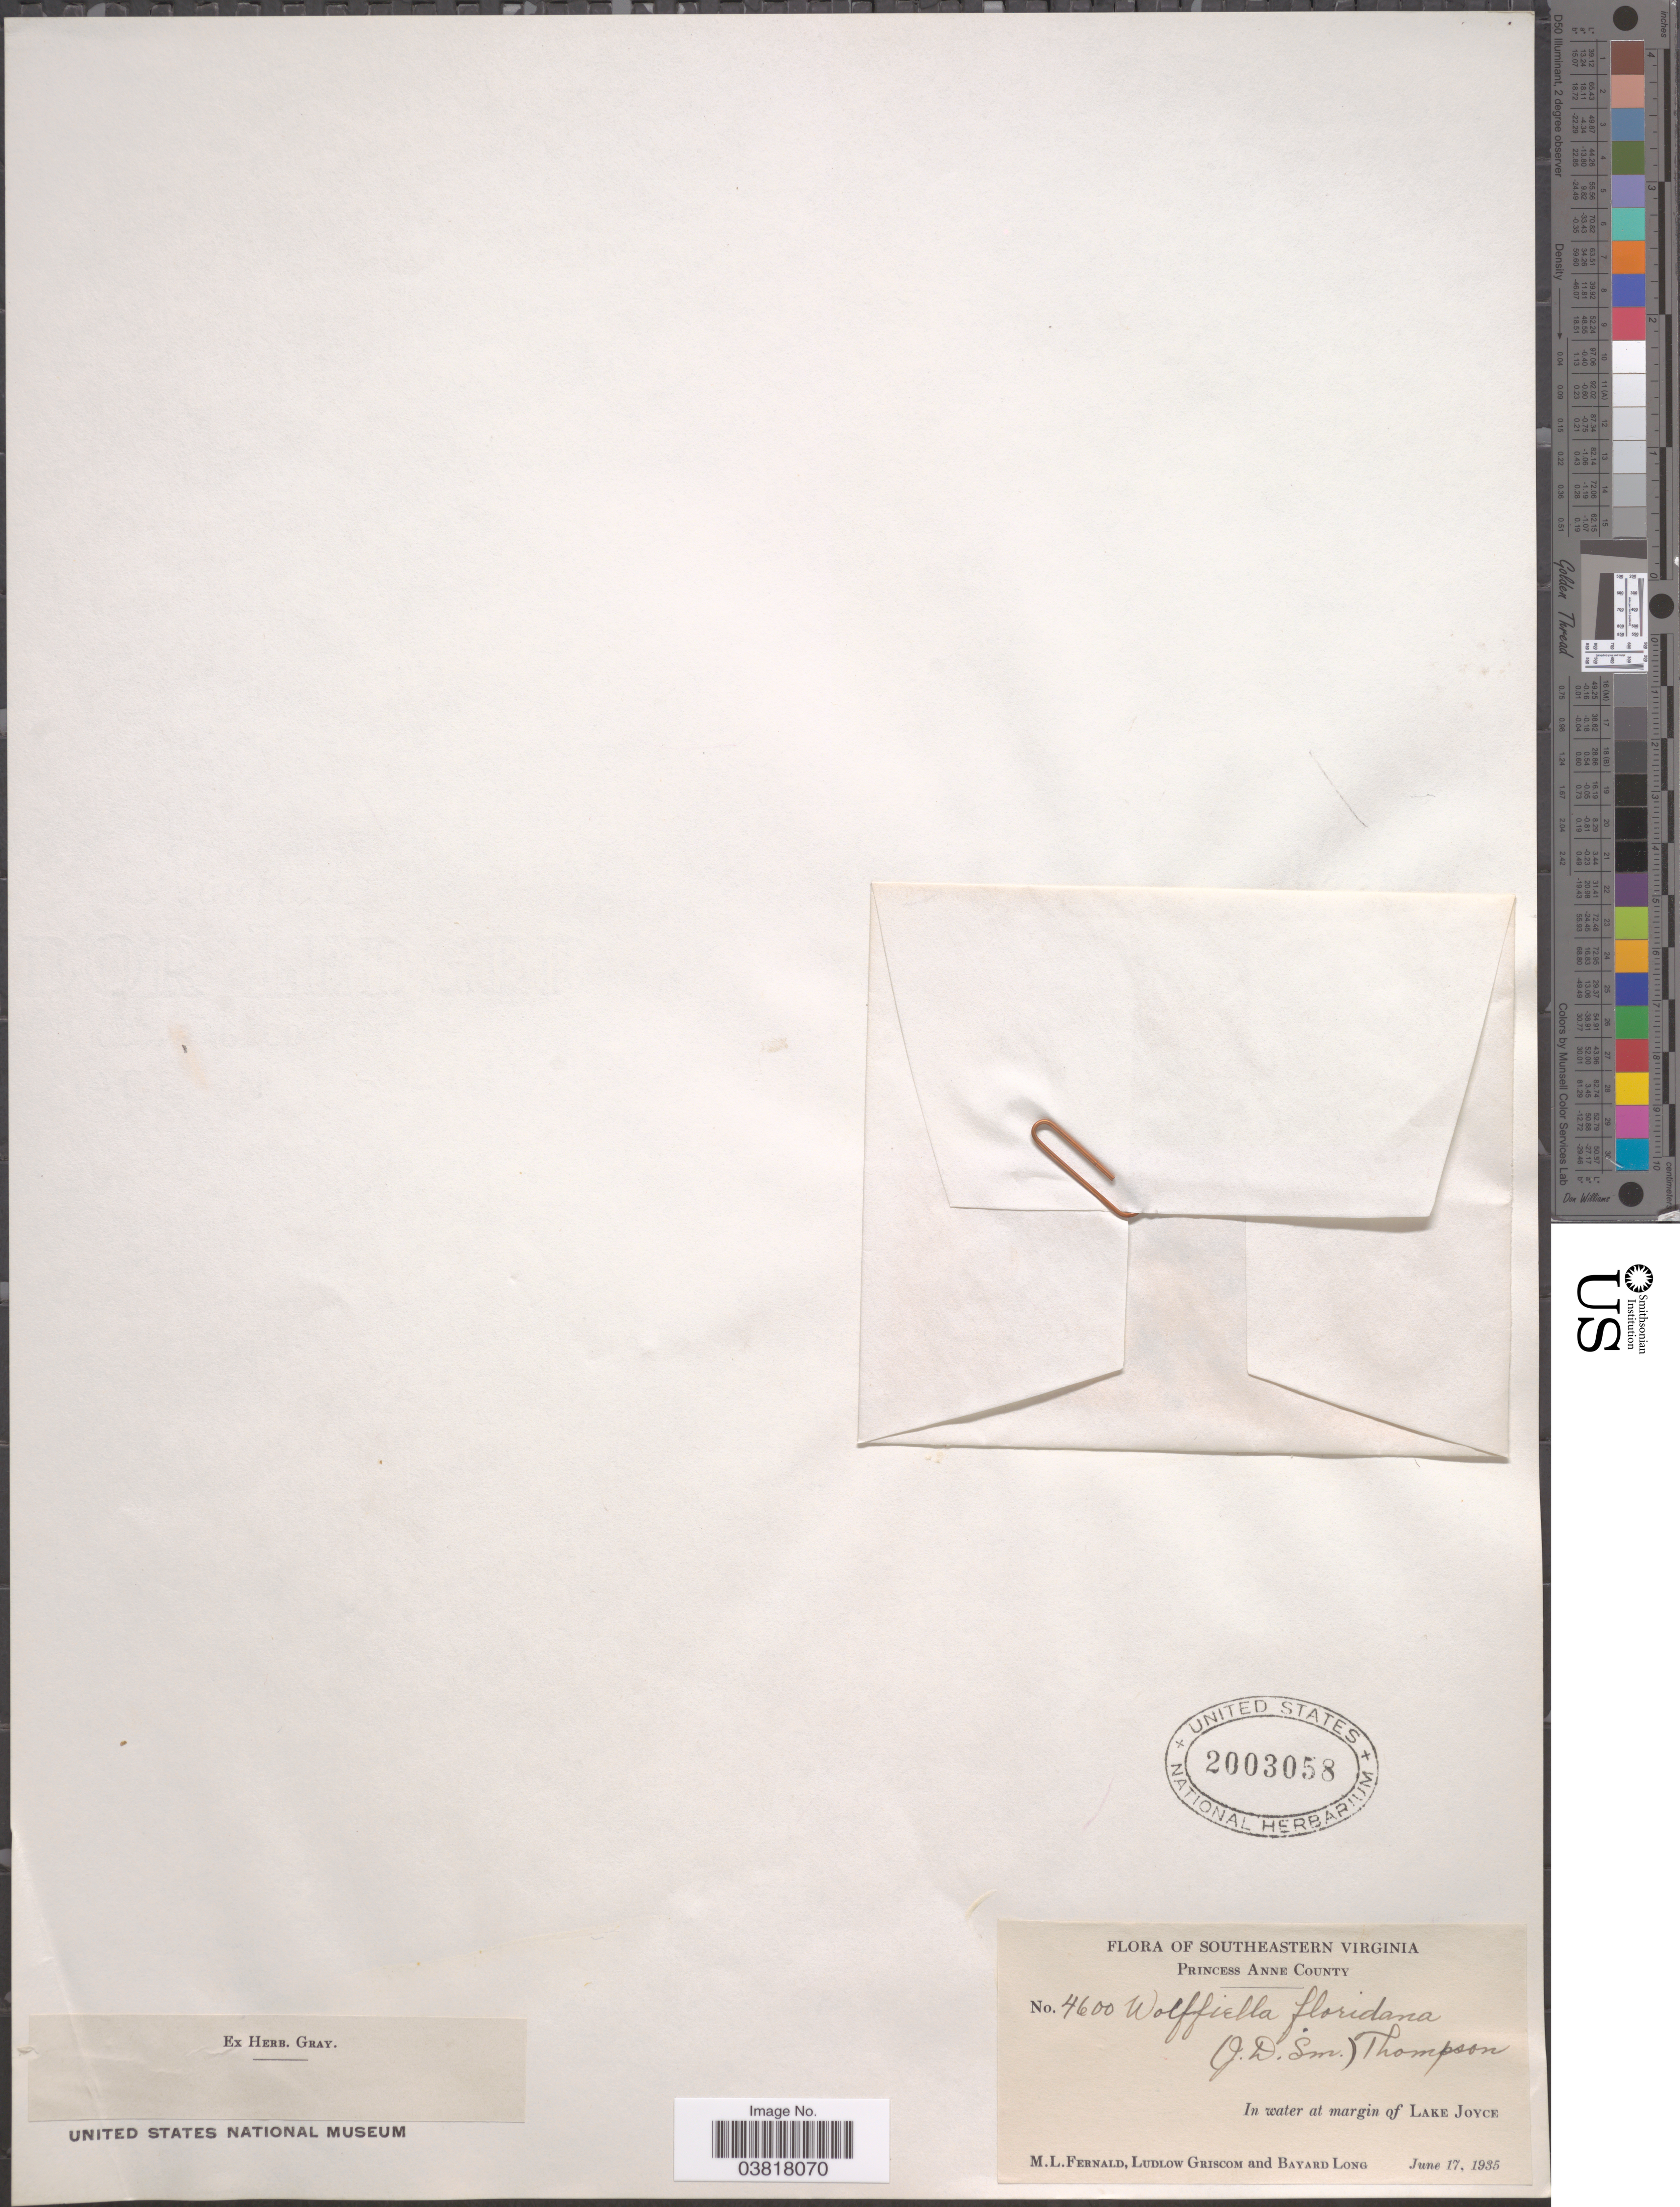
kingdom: Plantae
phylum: Tracheophyta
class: Liliopsida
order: Alismatales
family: Araceae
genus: Wolffiella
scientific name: Wolffiella floridana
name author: (Donn. Sm.) C.H. Thomps.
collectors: M. L. Fernald, L. Griscom & B. Long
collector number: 4600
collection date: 1935-06-17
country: United States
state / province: Virginia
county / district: City of Virginia Beach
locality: Southeastern Virginia. Princess Anne County. Lake Joyce.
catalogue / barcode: US 2003058